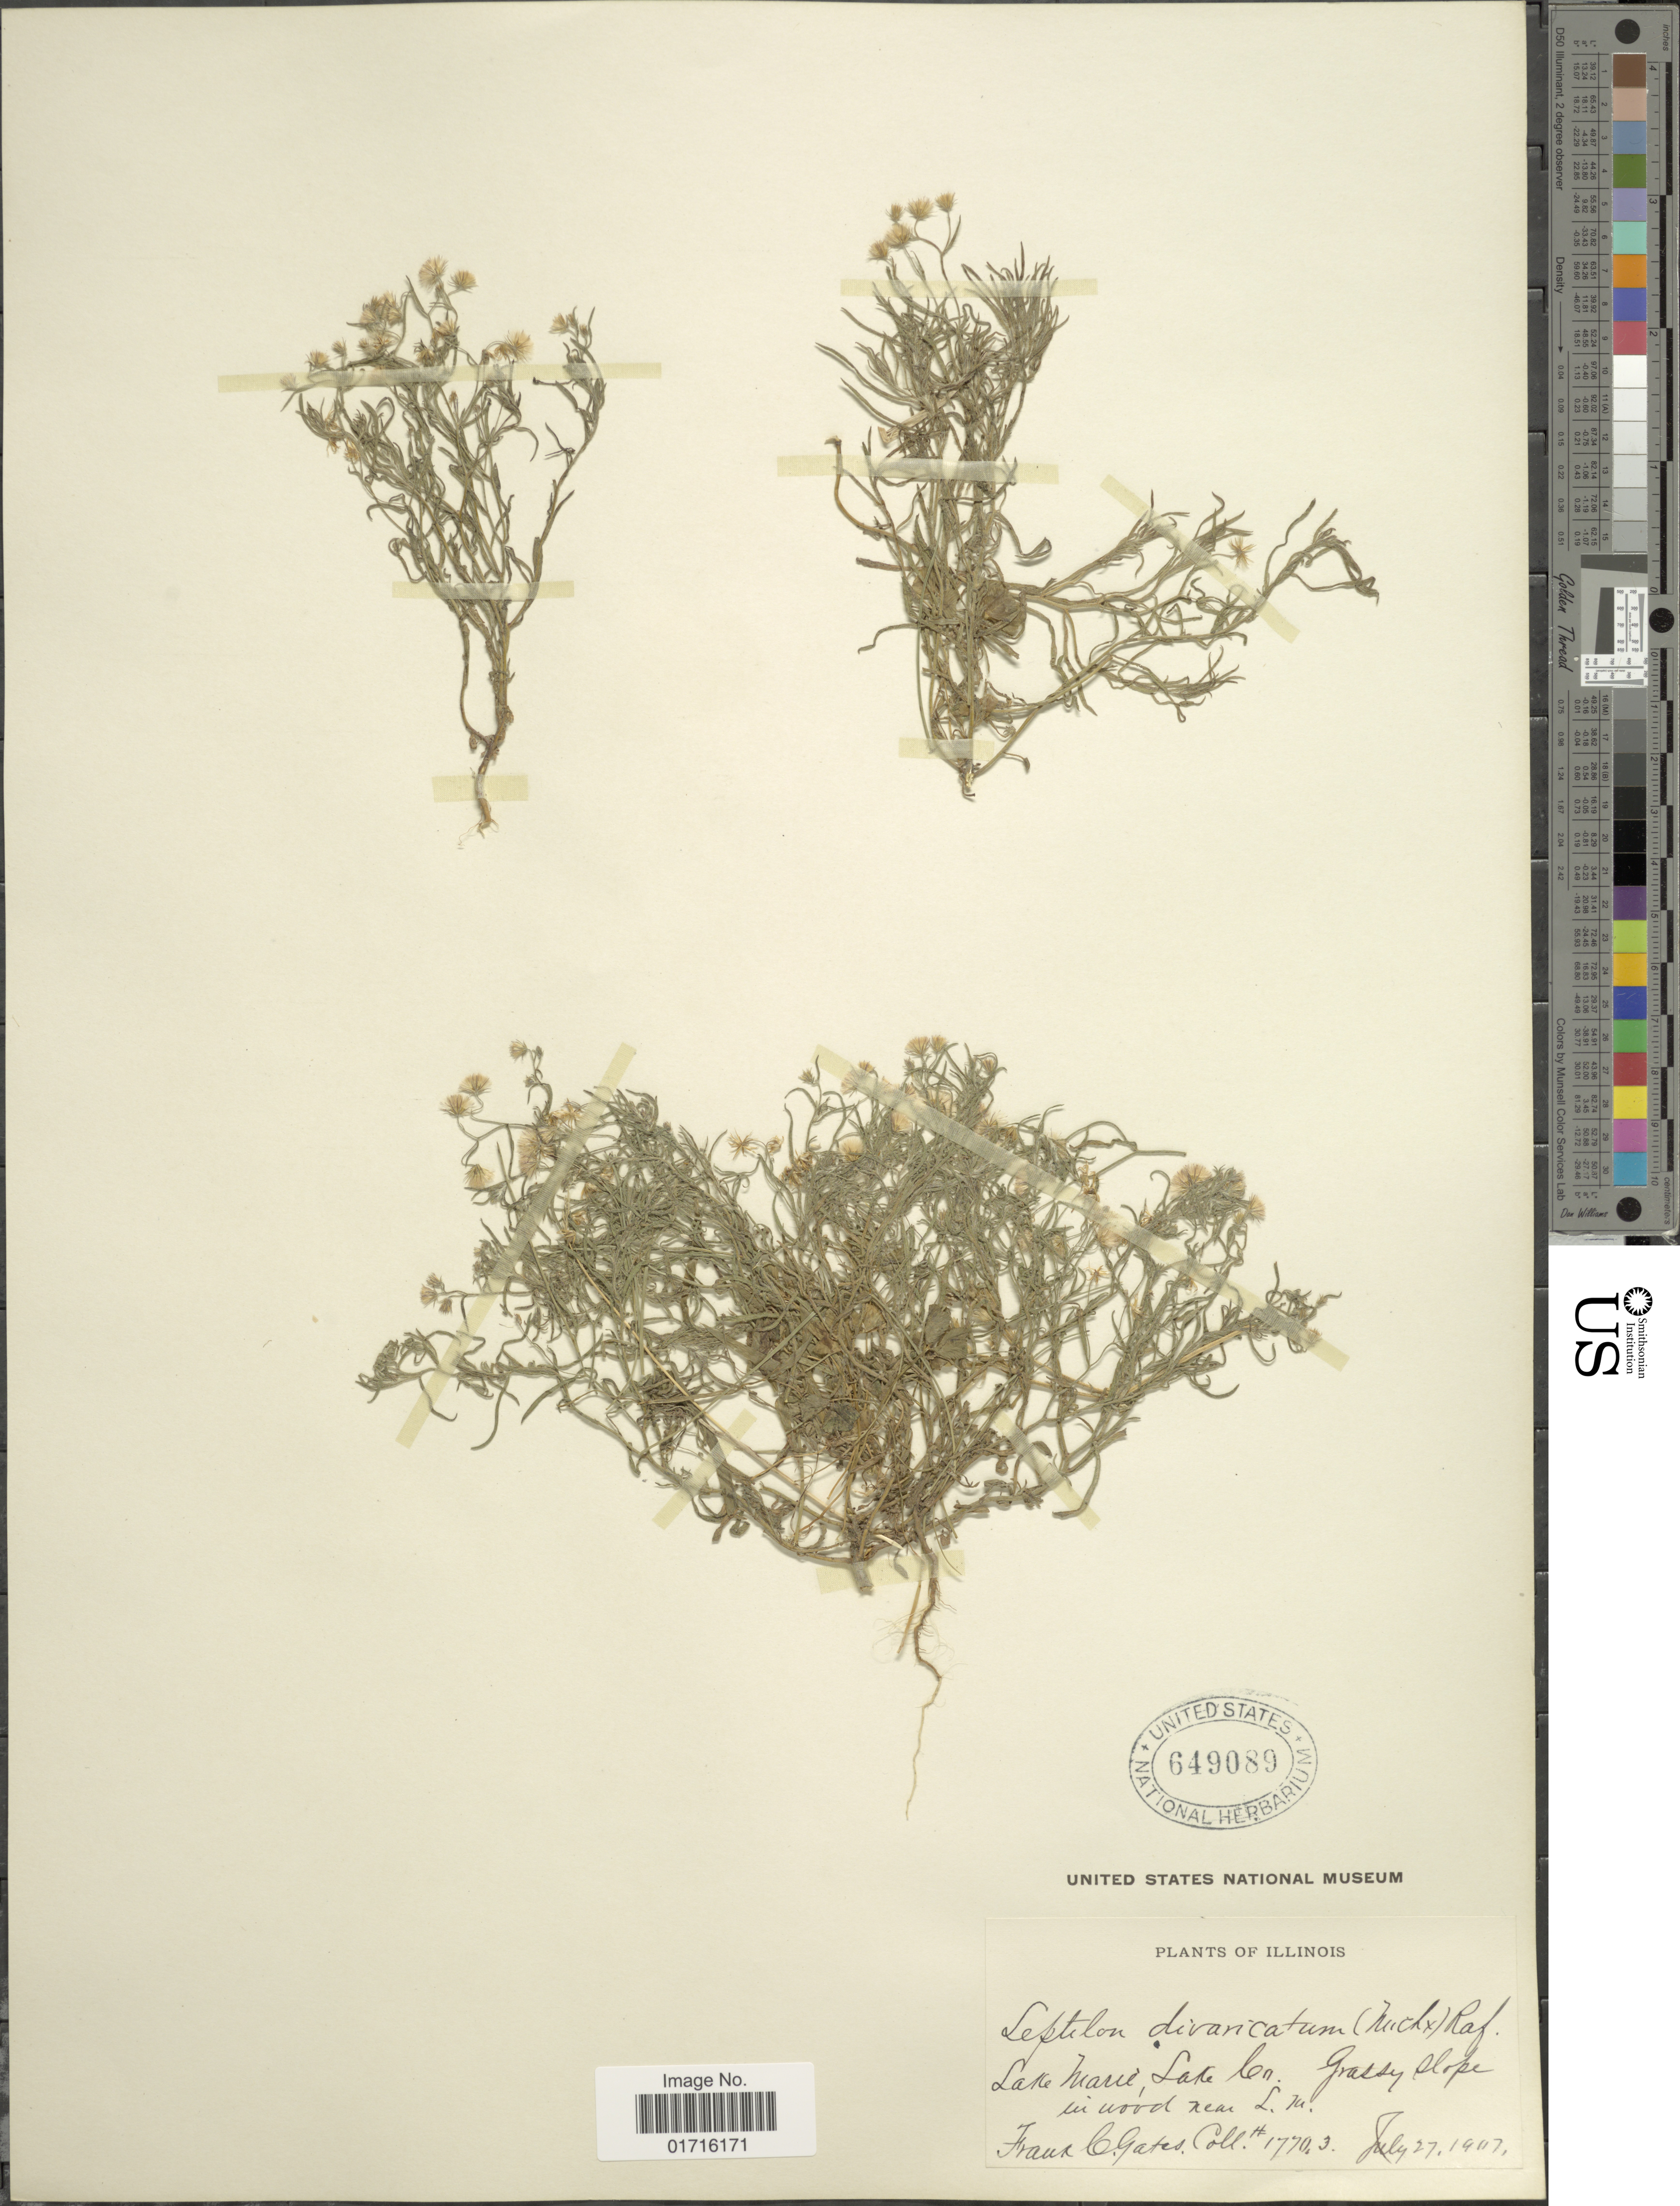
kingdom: Plantae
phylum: Tracheophyta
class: Magnoliopsida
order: Asterales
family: Asteraceae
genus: Conyza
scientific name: Conyza divaricata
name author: Spreng.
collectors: F. C. Gates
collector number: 17703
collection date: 1907-07-27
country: United States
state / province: Illinois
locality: Lake Marie, Lake Co. Grassy slope in wood near L.M.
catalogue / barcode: US 649089